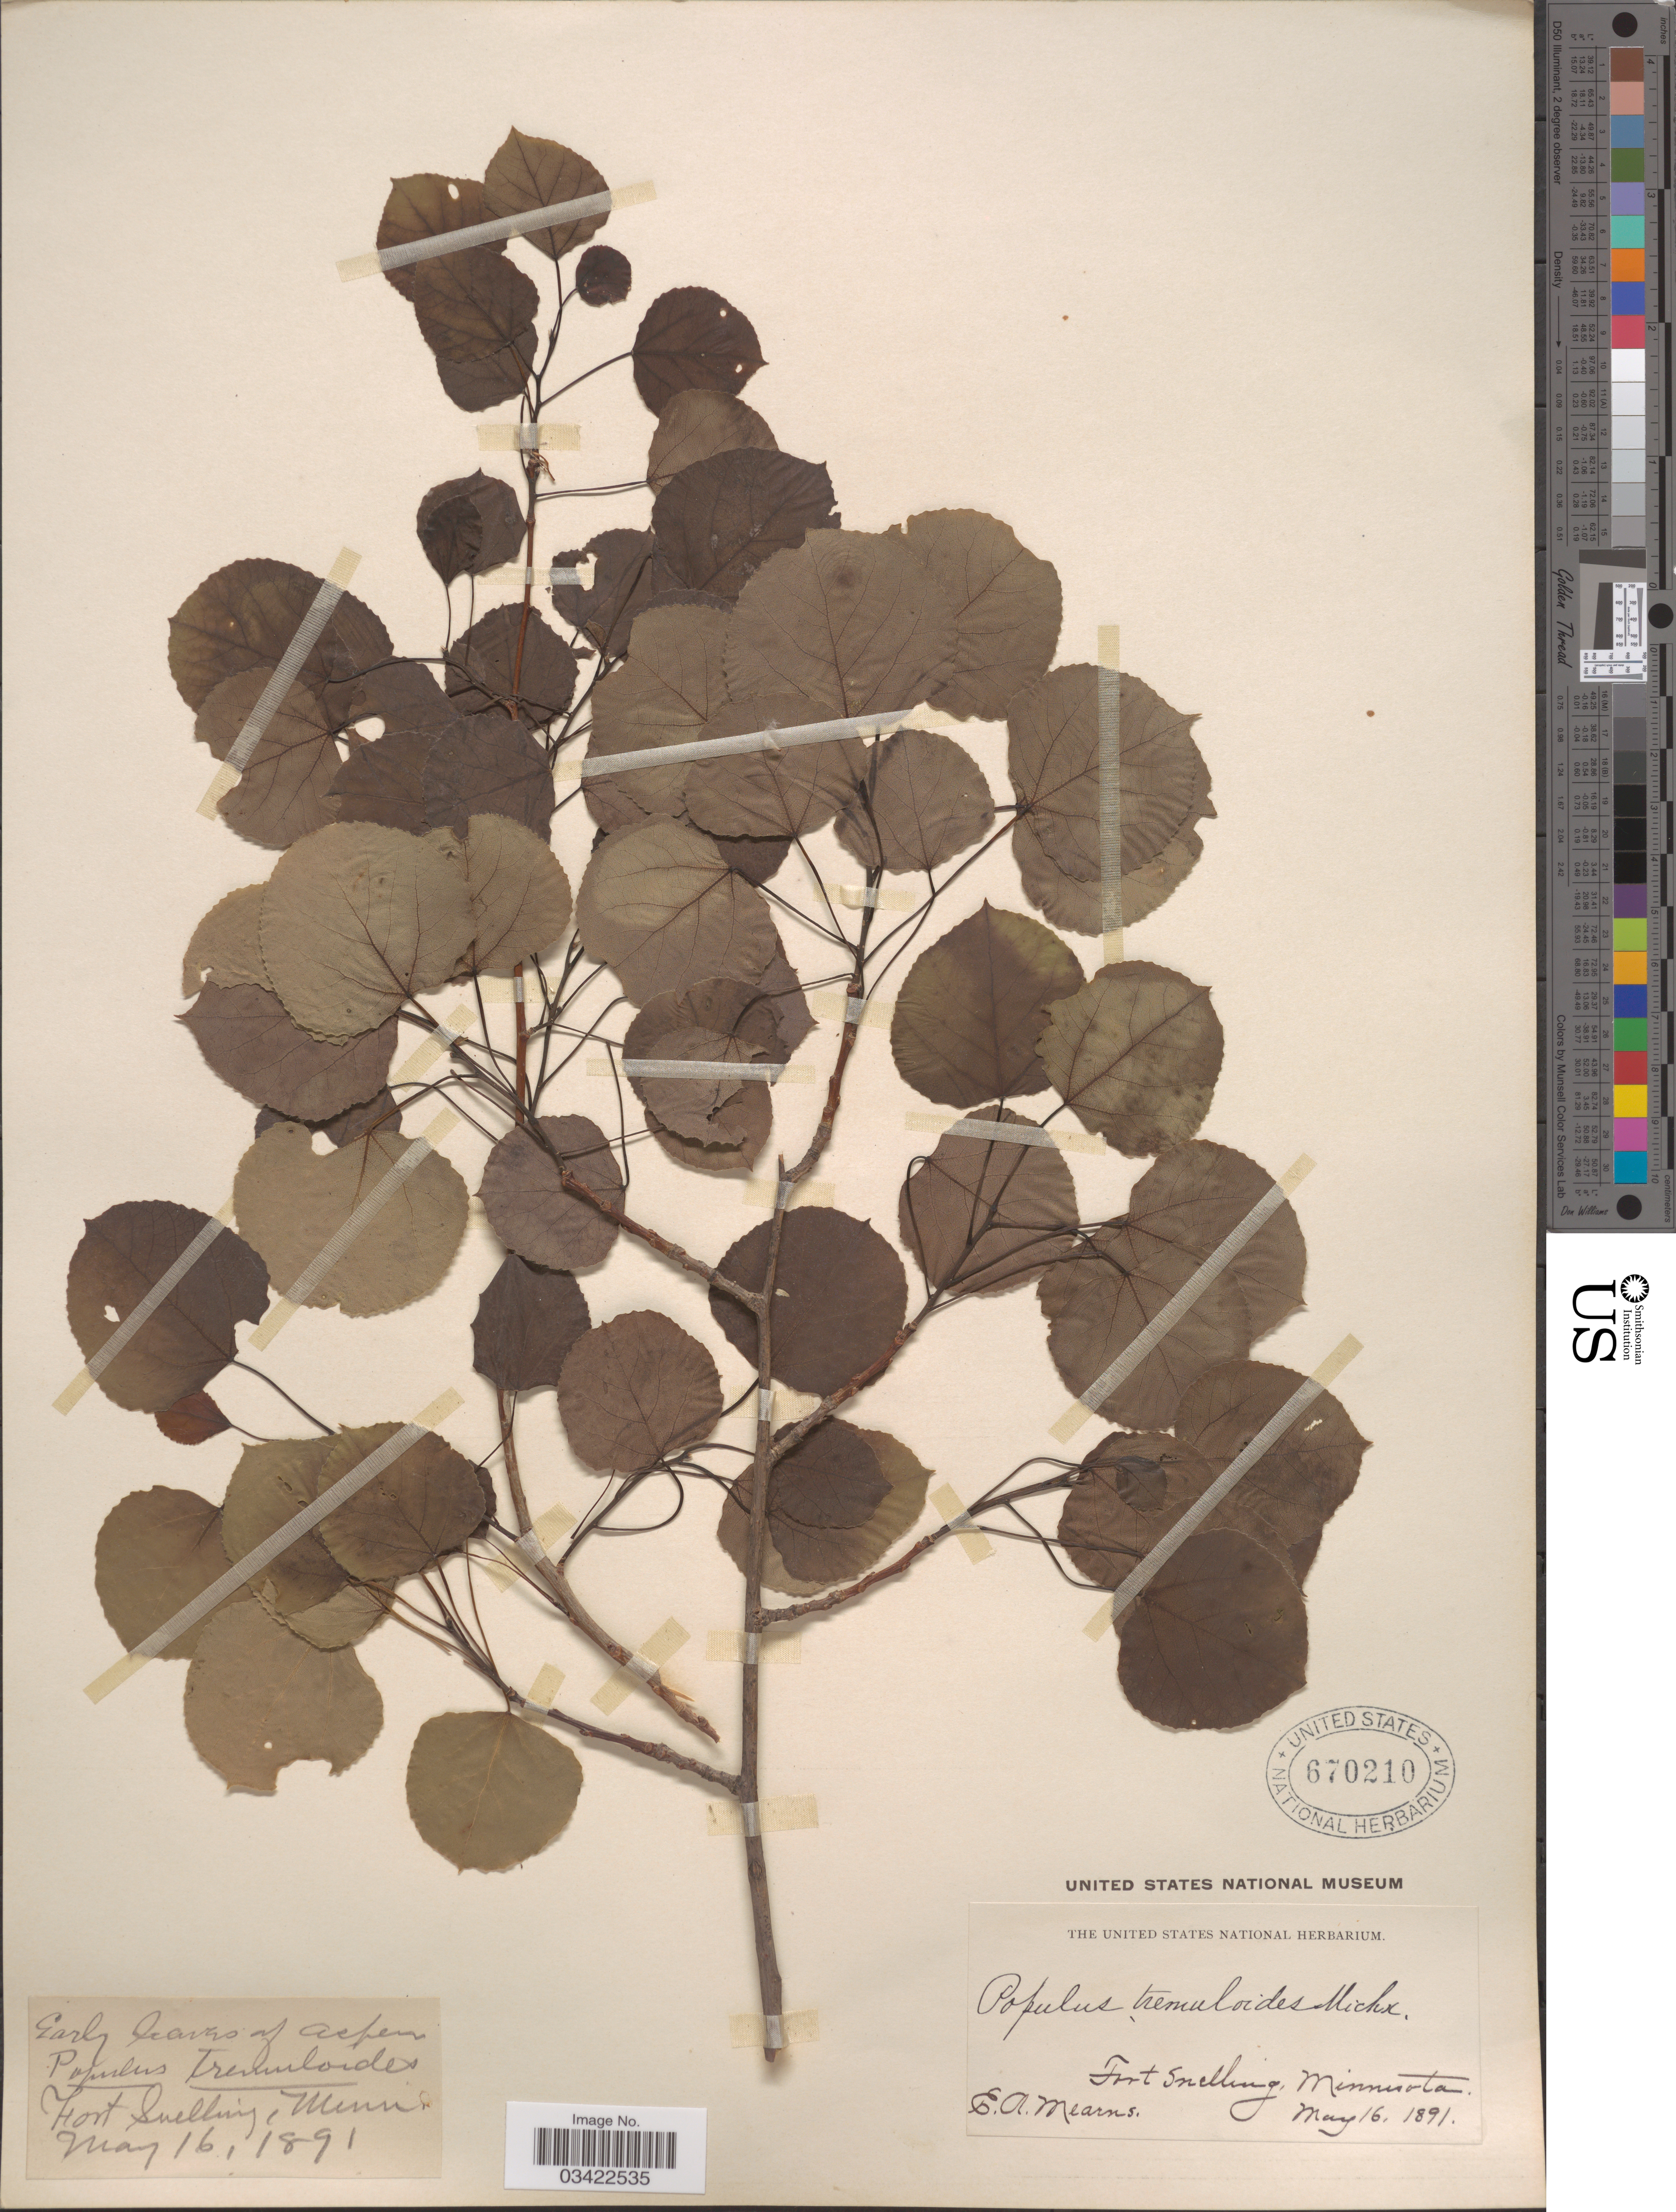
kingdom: Plantae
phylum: Tracheophyta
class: Magnoliopsida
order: Malpighiales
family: Salicaceae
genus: Populus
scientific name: Populus tremuloides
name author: Michx.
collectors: E. A. Mearns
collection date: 1891-05-16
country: United States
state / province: Minnesota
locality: Fort Snelling.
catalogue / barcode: US 670210